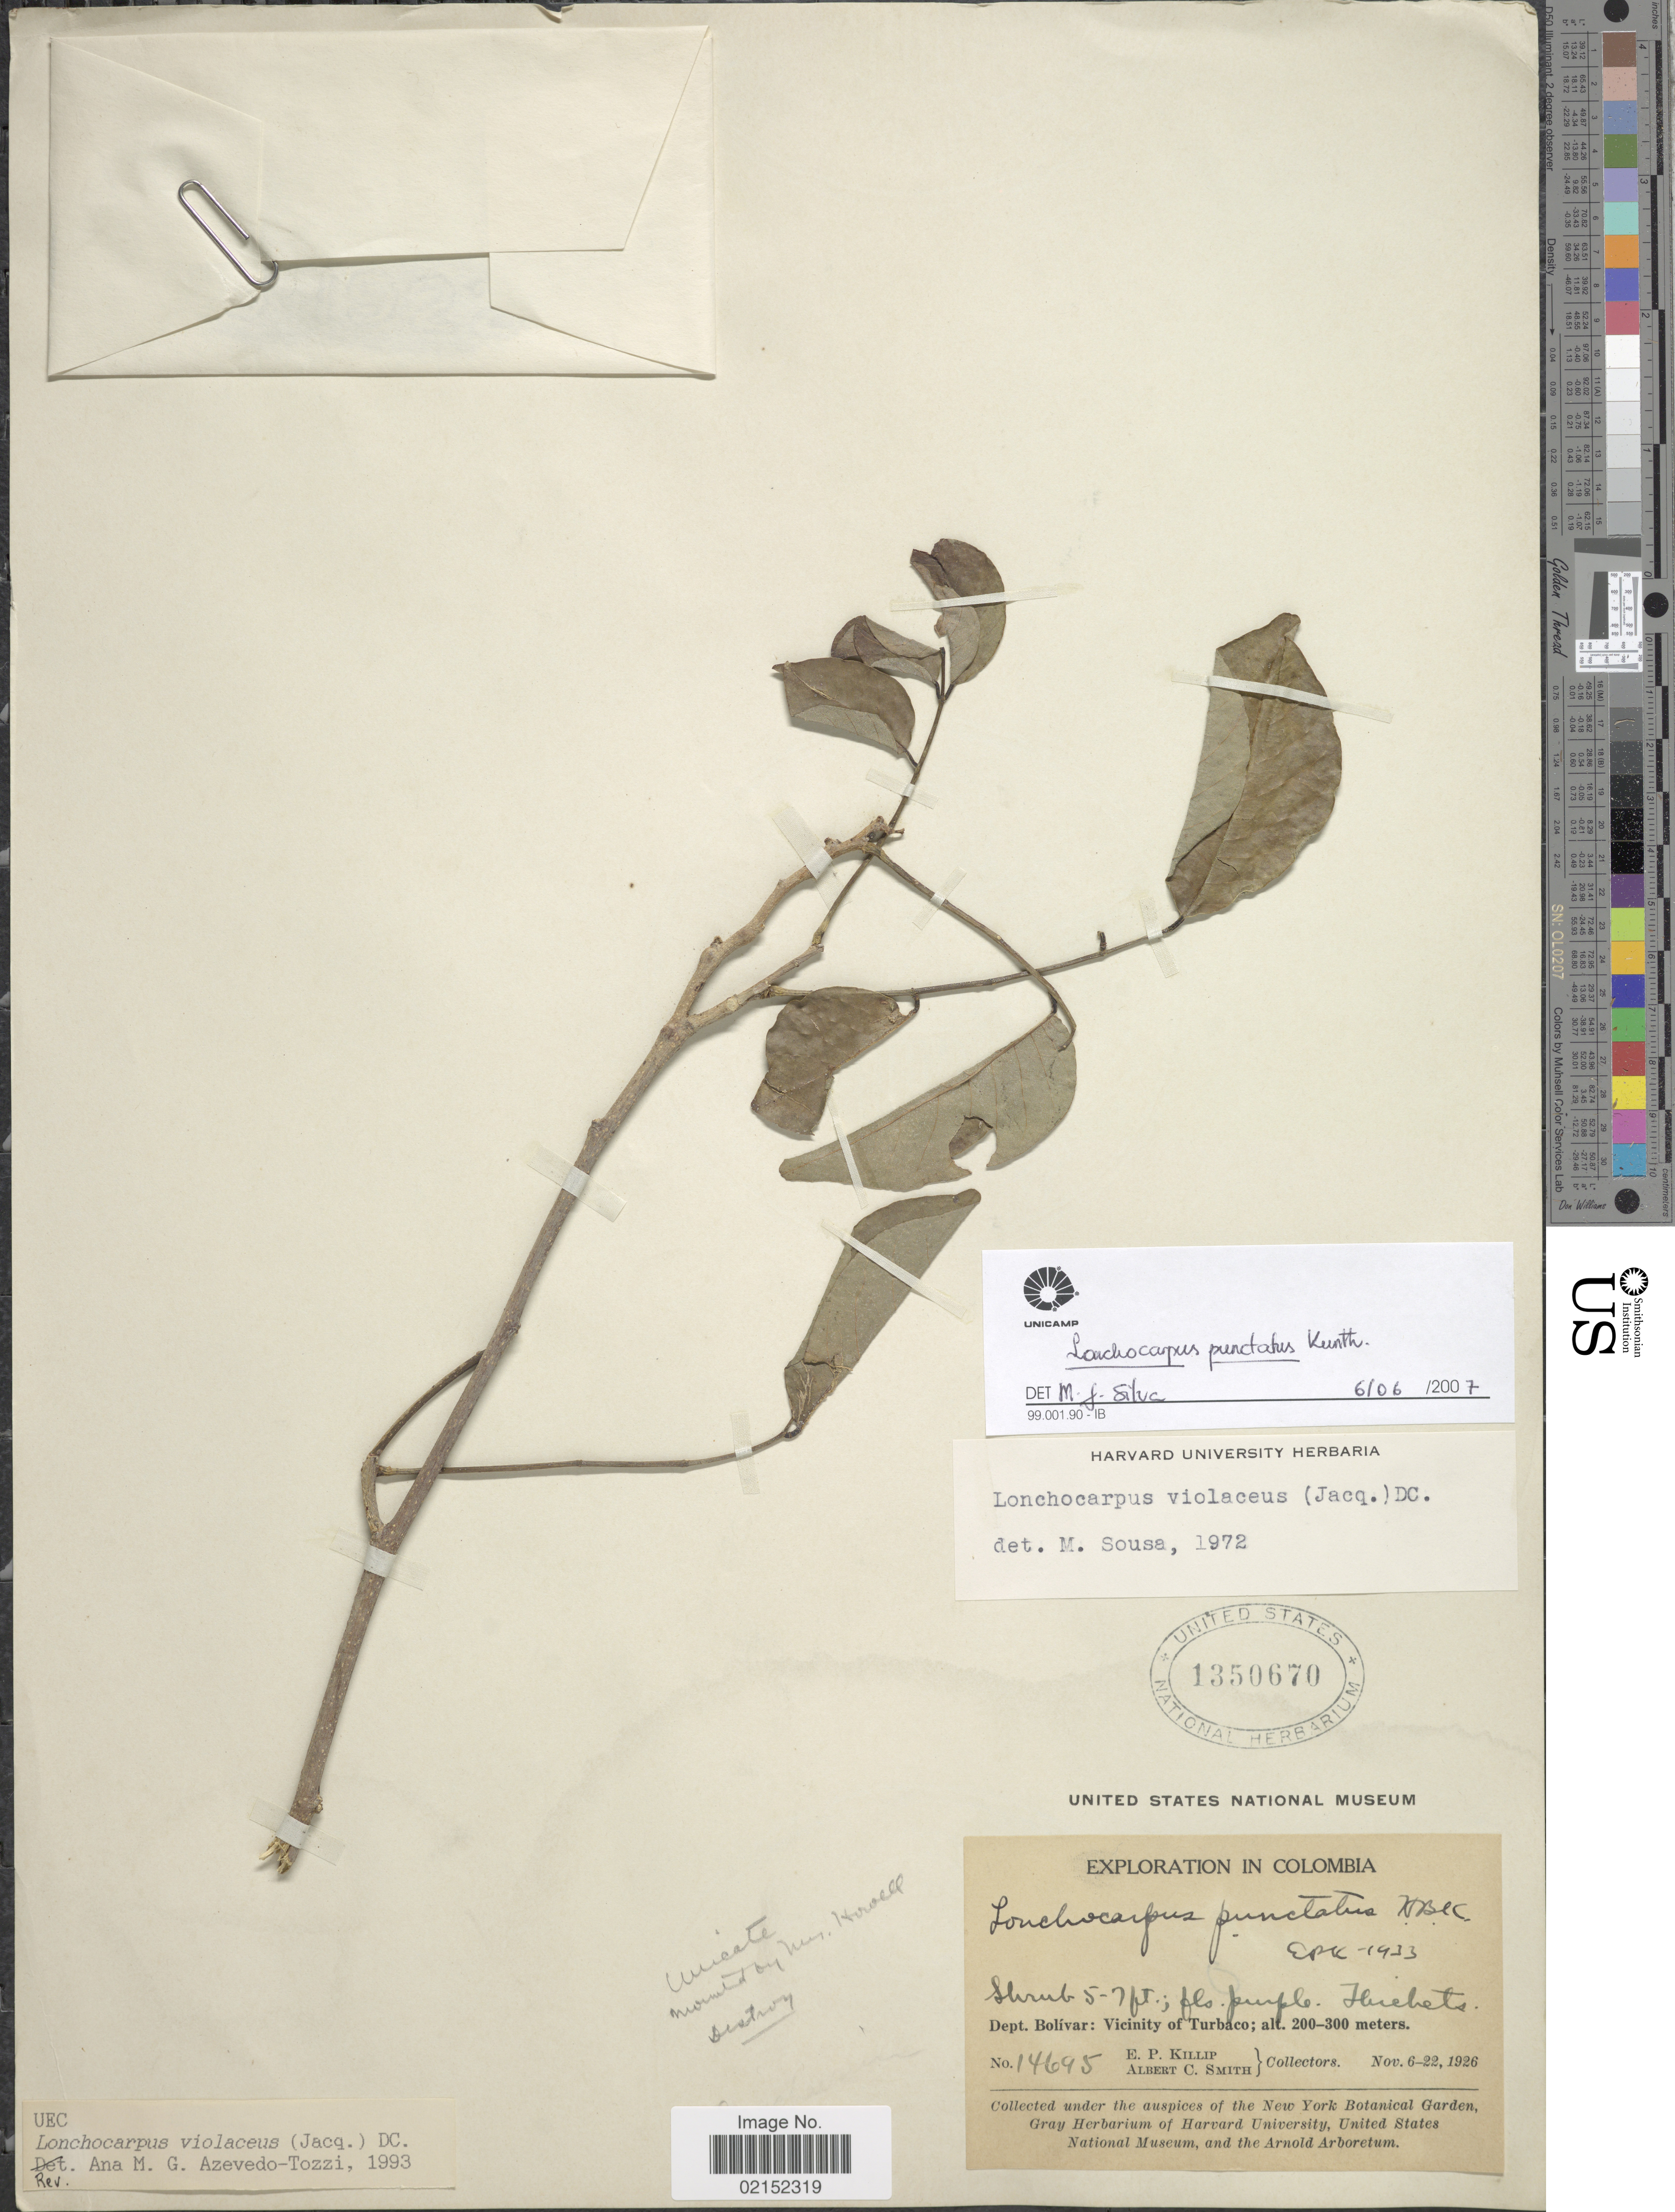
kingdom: Plantae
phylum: Tracheophyta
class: Magnoliopsida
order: Fabales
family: Fabaceae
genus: Lonchocarpus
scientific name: Lonchocarpus punctatus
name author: Kunth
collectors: E. P. Killip & A. C. Smith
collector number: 14695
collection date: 1926-11-06/1926-11-22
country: Colombia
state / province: Bolívar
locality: Vicinity of Turbaco.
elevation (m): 200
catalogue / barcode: US 1350670